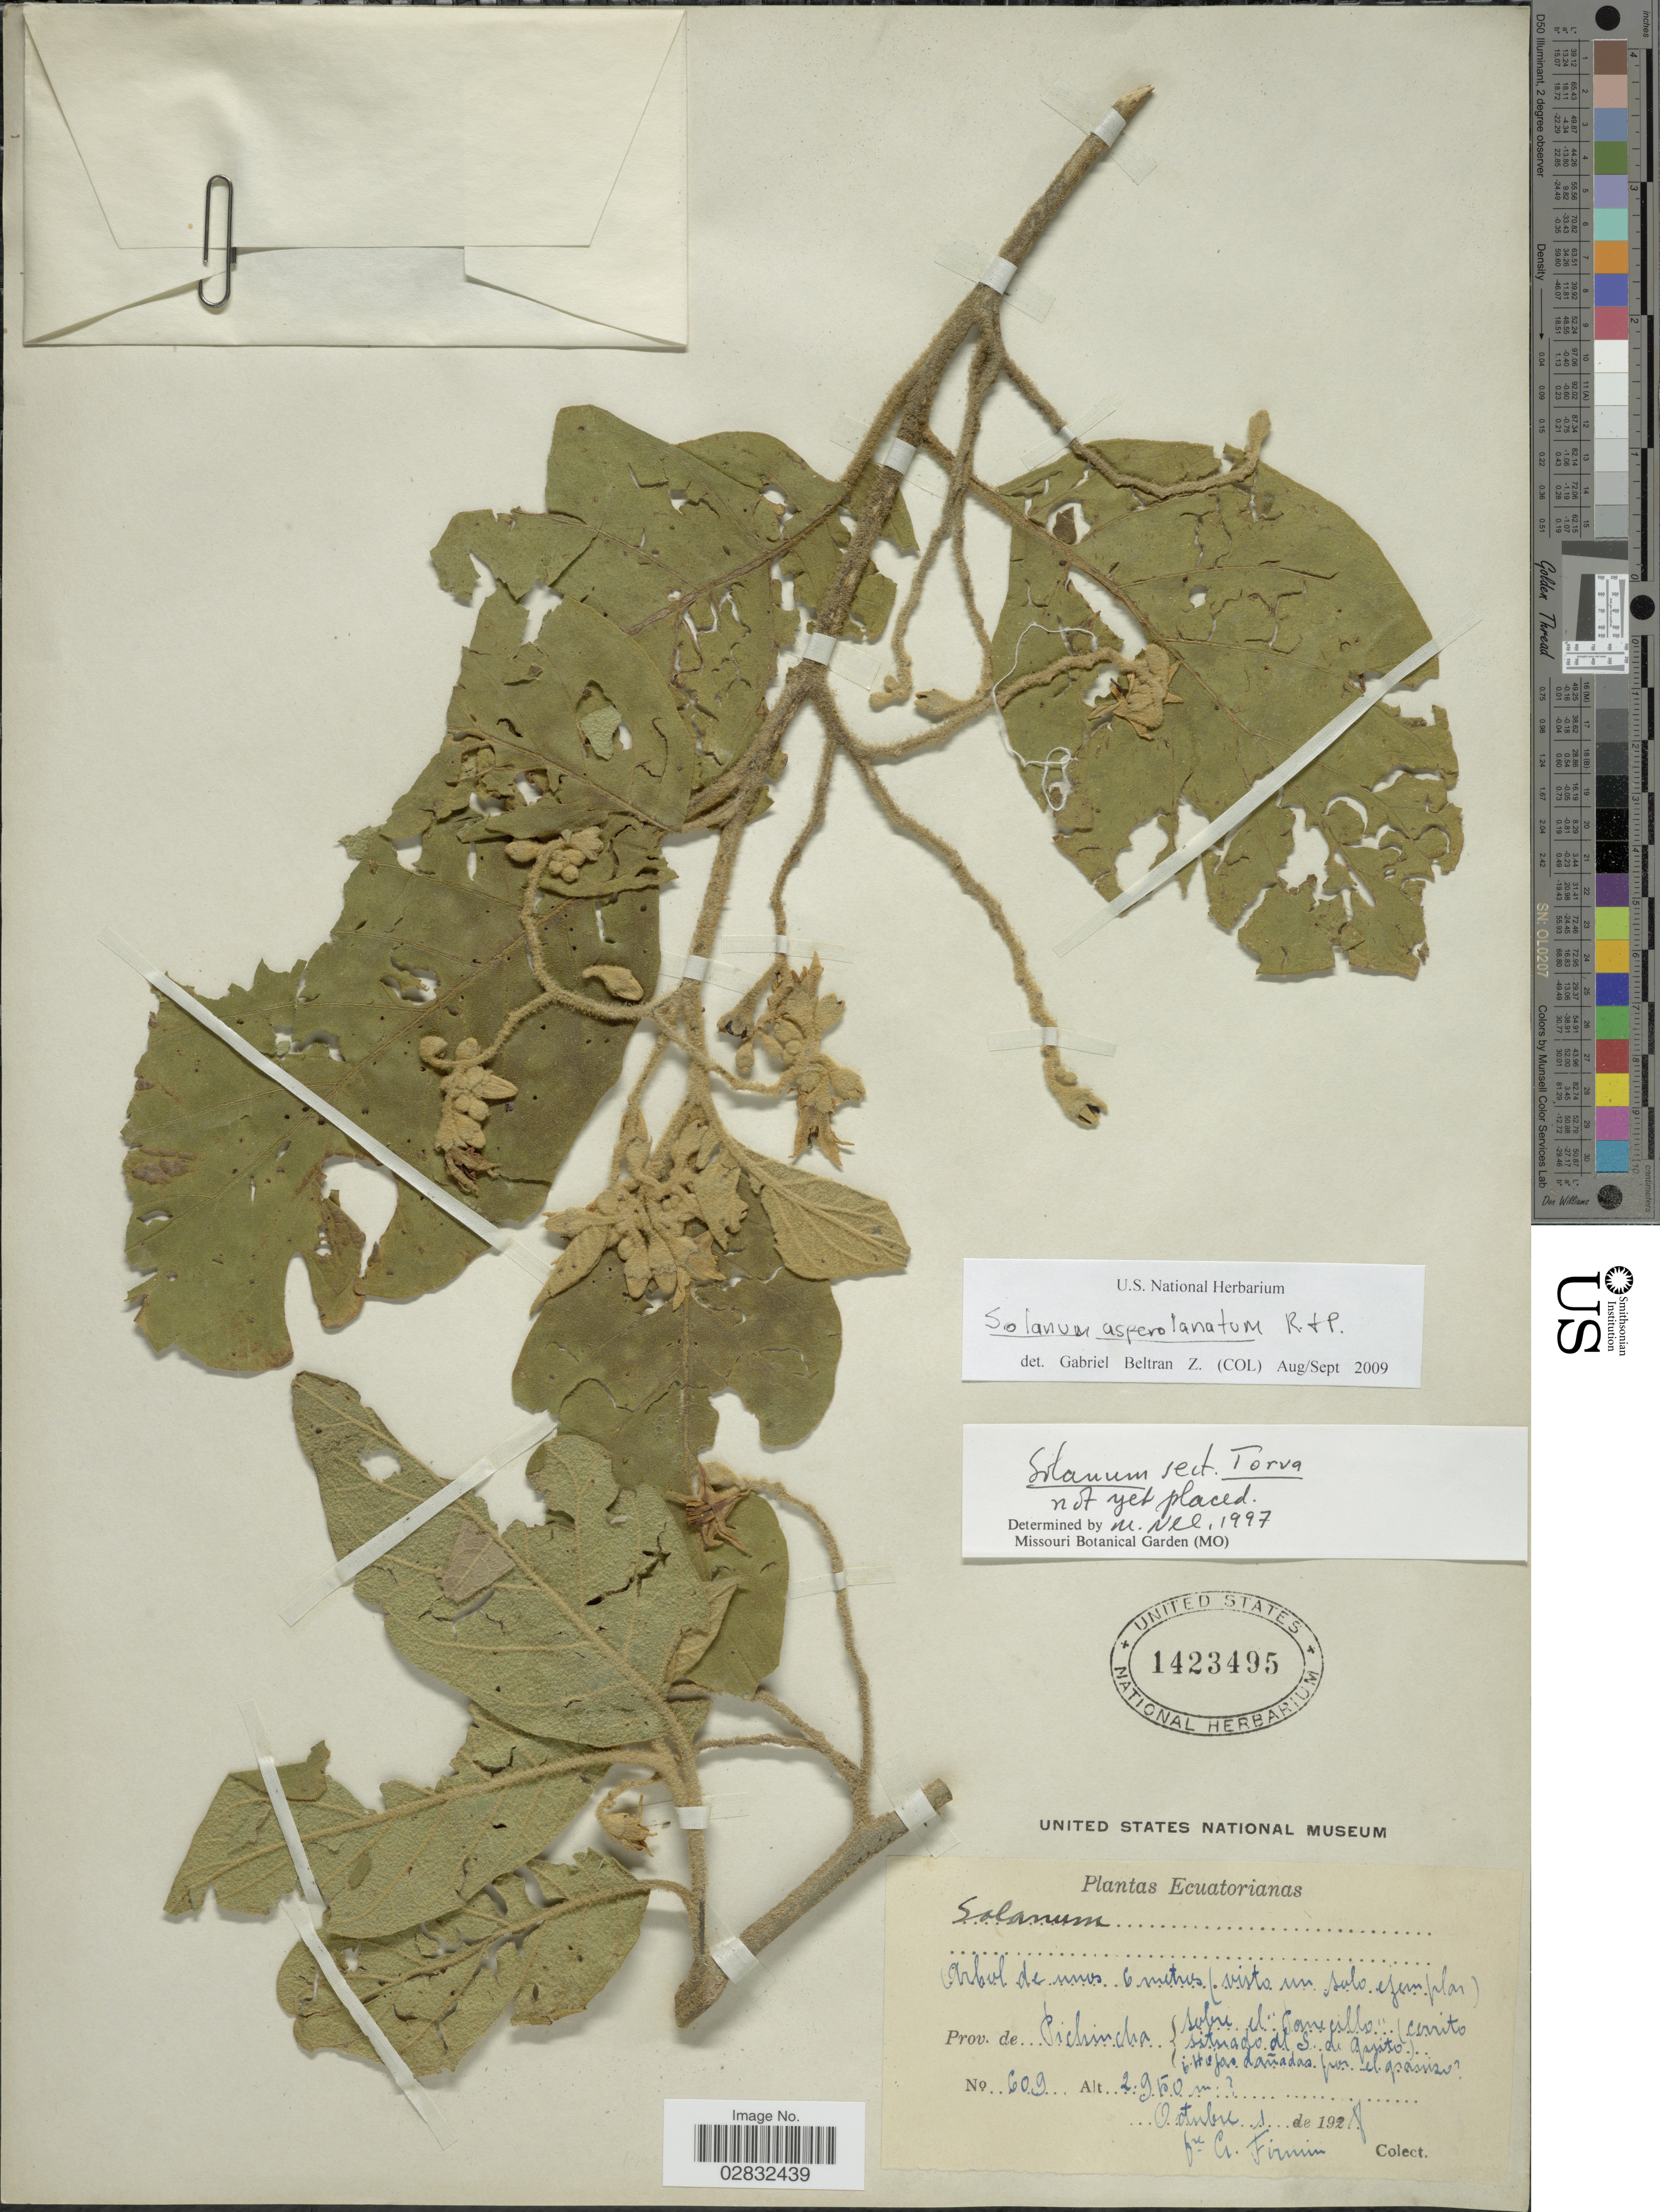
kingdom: Plantae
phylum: Tracheophyta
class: Magnoliopsida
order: Solanales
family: Solanaceae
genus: Solanum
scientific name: Solanum asperolatum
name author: Ruiz & Pav.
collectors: F. Firmin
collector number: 609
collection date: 1928-10-01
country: Ecuador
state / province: Pichincha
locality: Prov. de Pichincha, sobre el Panecillo (cerrito situado al S. de Quito).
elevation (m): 2950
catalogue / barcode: US 1423495